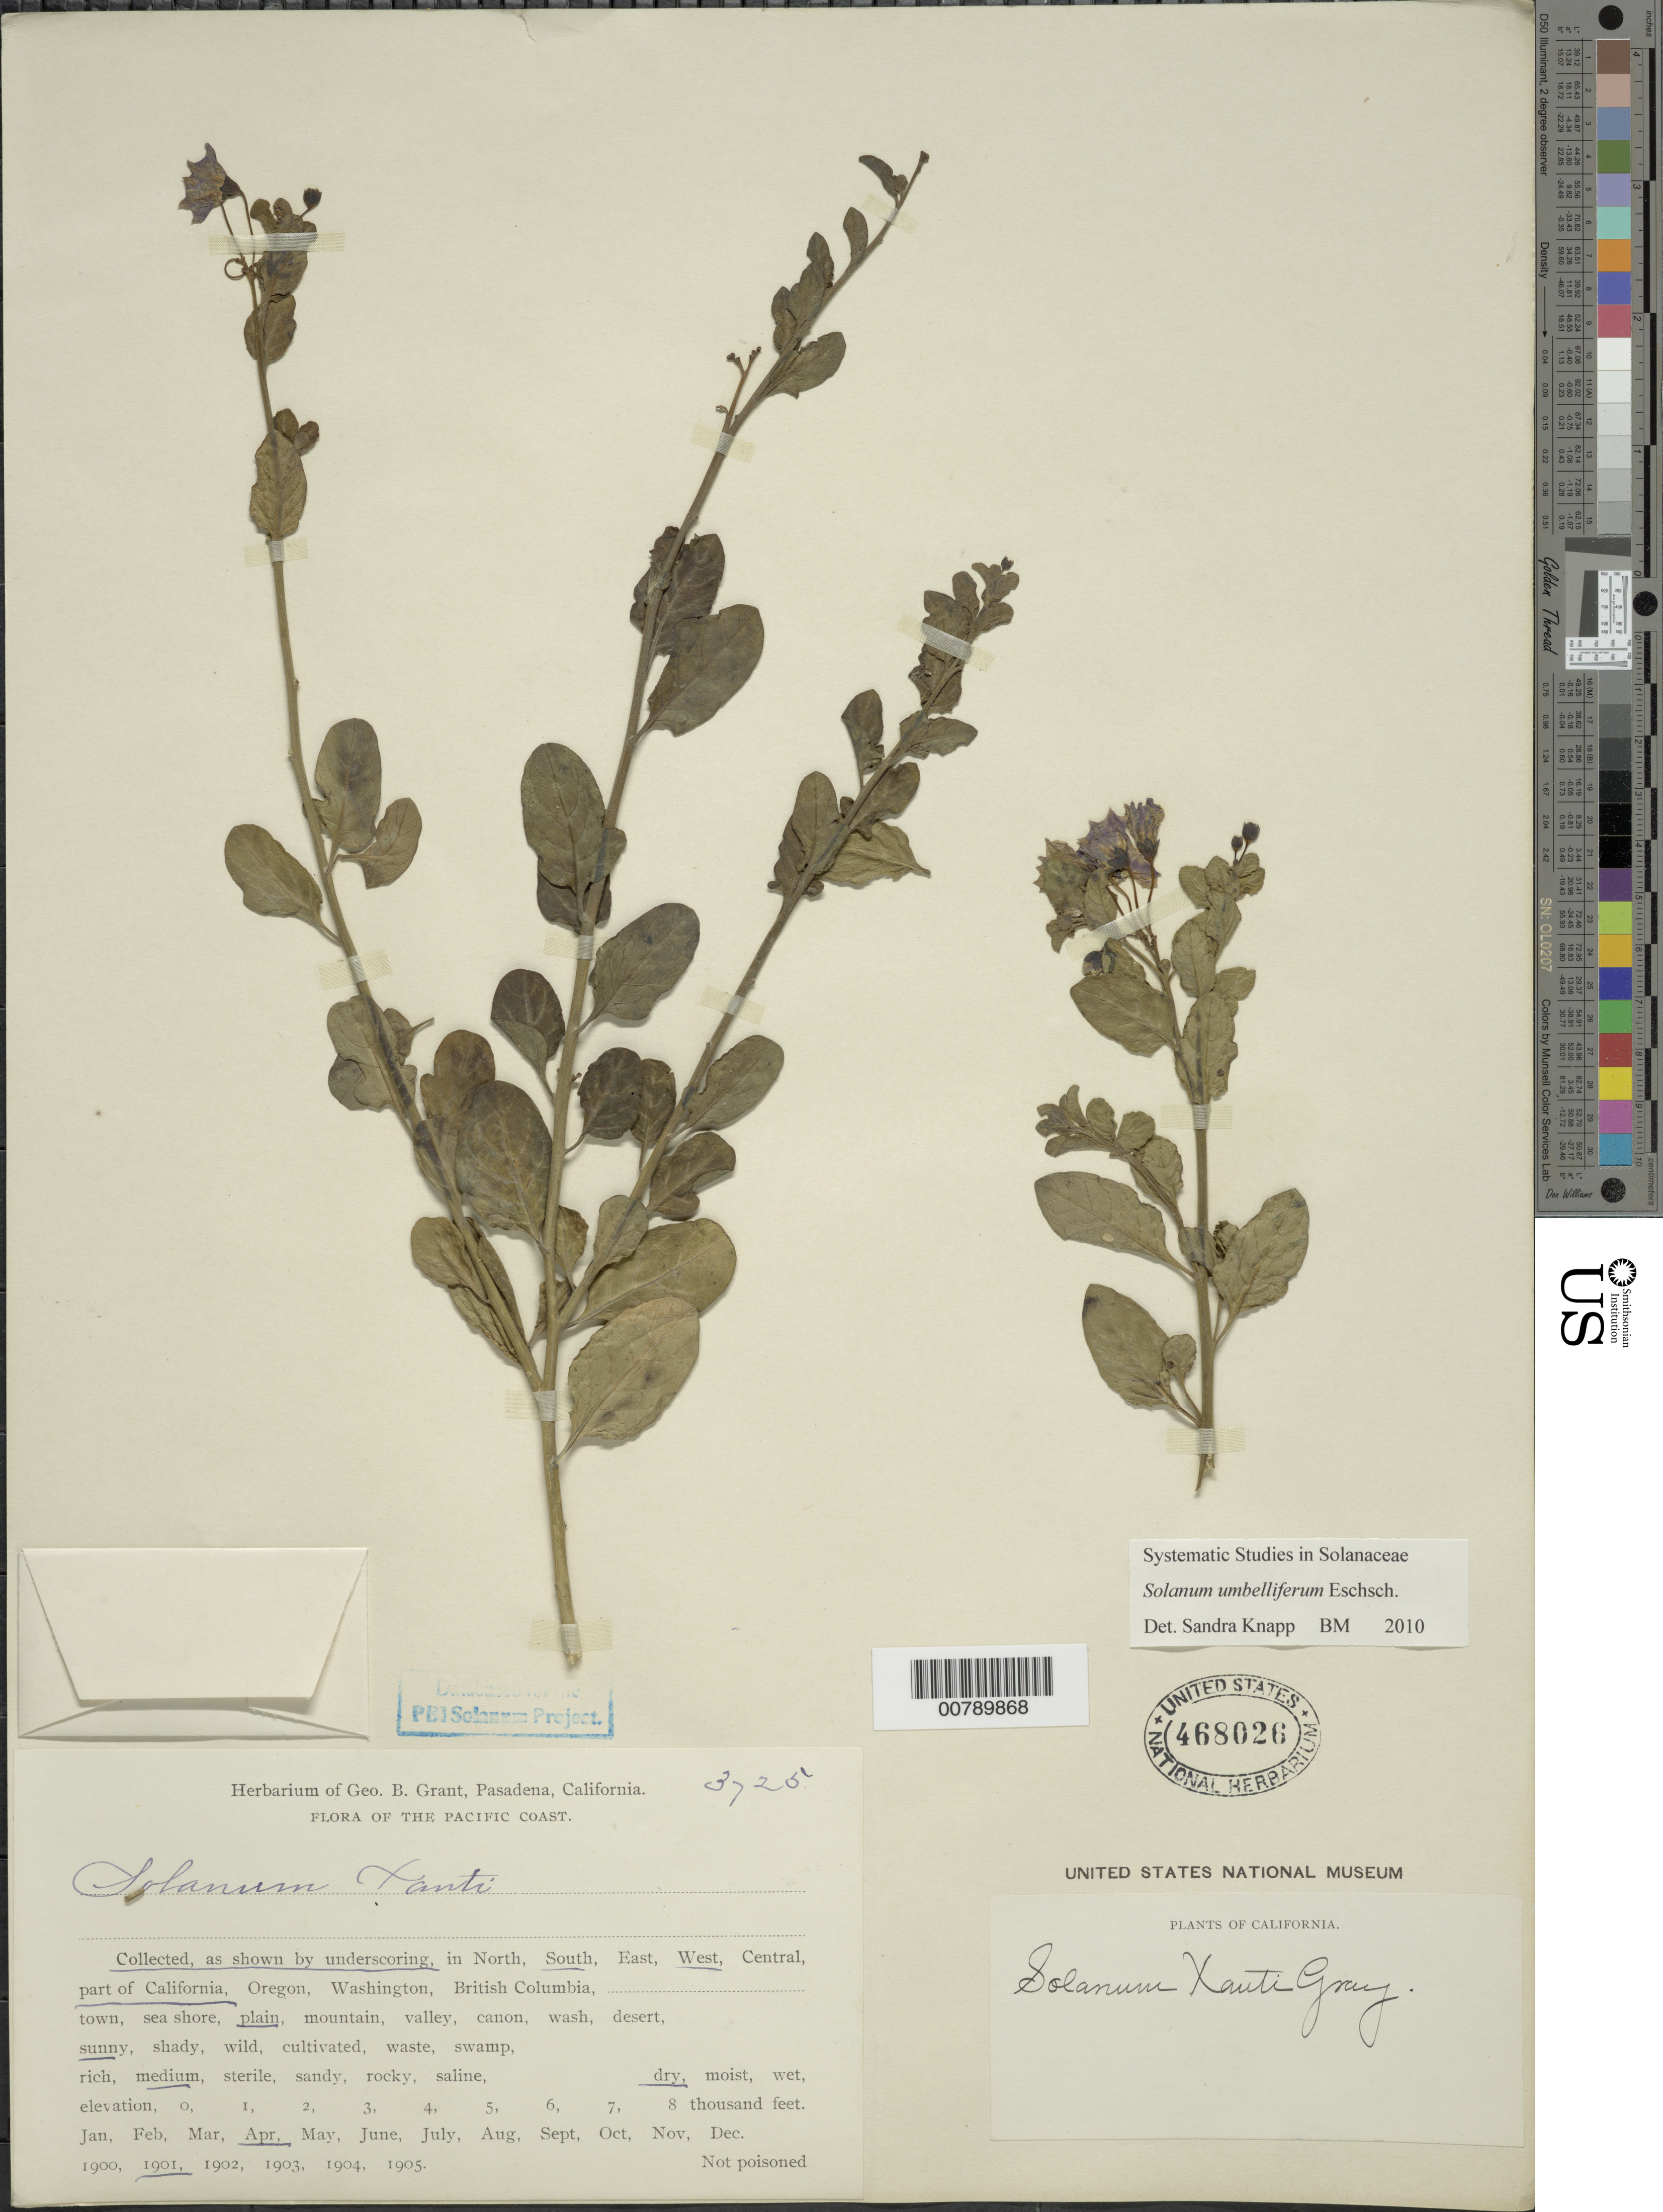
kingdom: Plantae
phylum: Tracheophyta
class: Magnoliopsida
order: Solanales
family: Solanaceae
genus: Solanum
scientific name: Solanum wallacei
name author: (A. Gray) Parish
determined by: Knapp, S. D.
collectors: G. Grant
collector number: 3725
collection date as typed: Apr 1901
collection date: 1901-04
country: United States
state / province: California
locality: SW California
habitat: plain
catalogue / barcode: US 468026